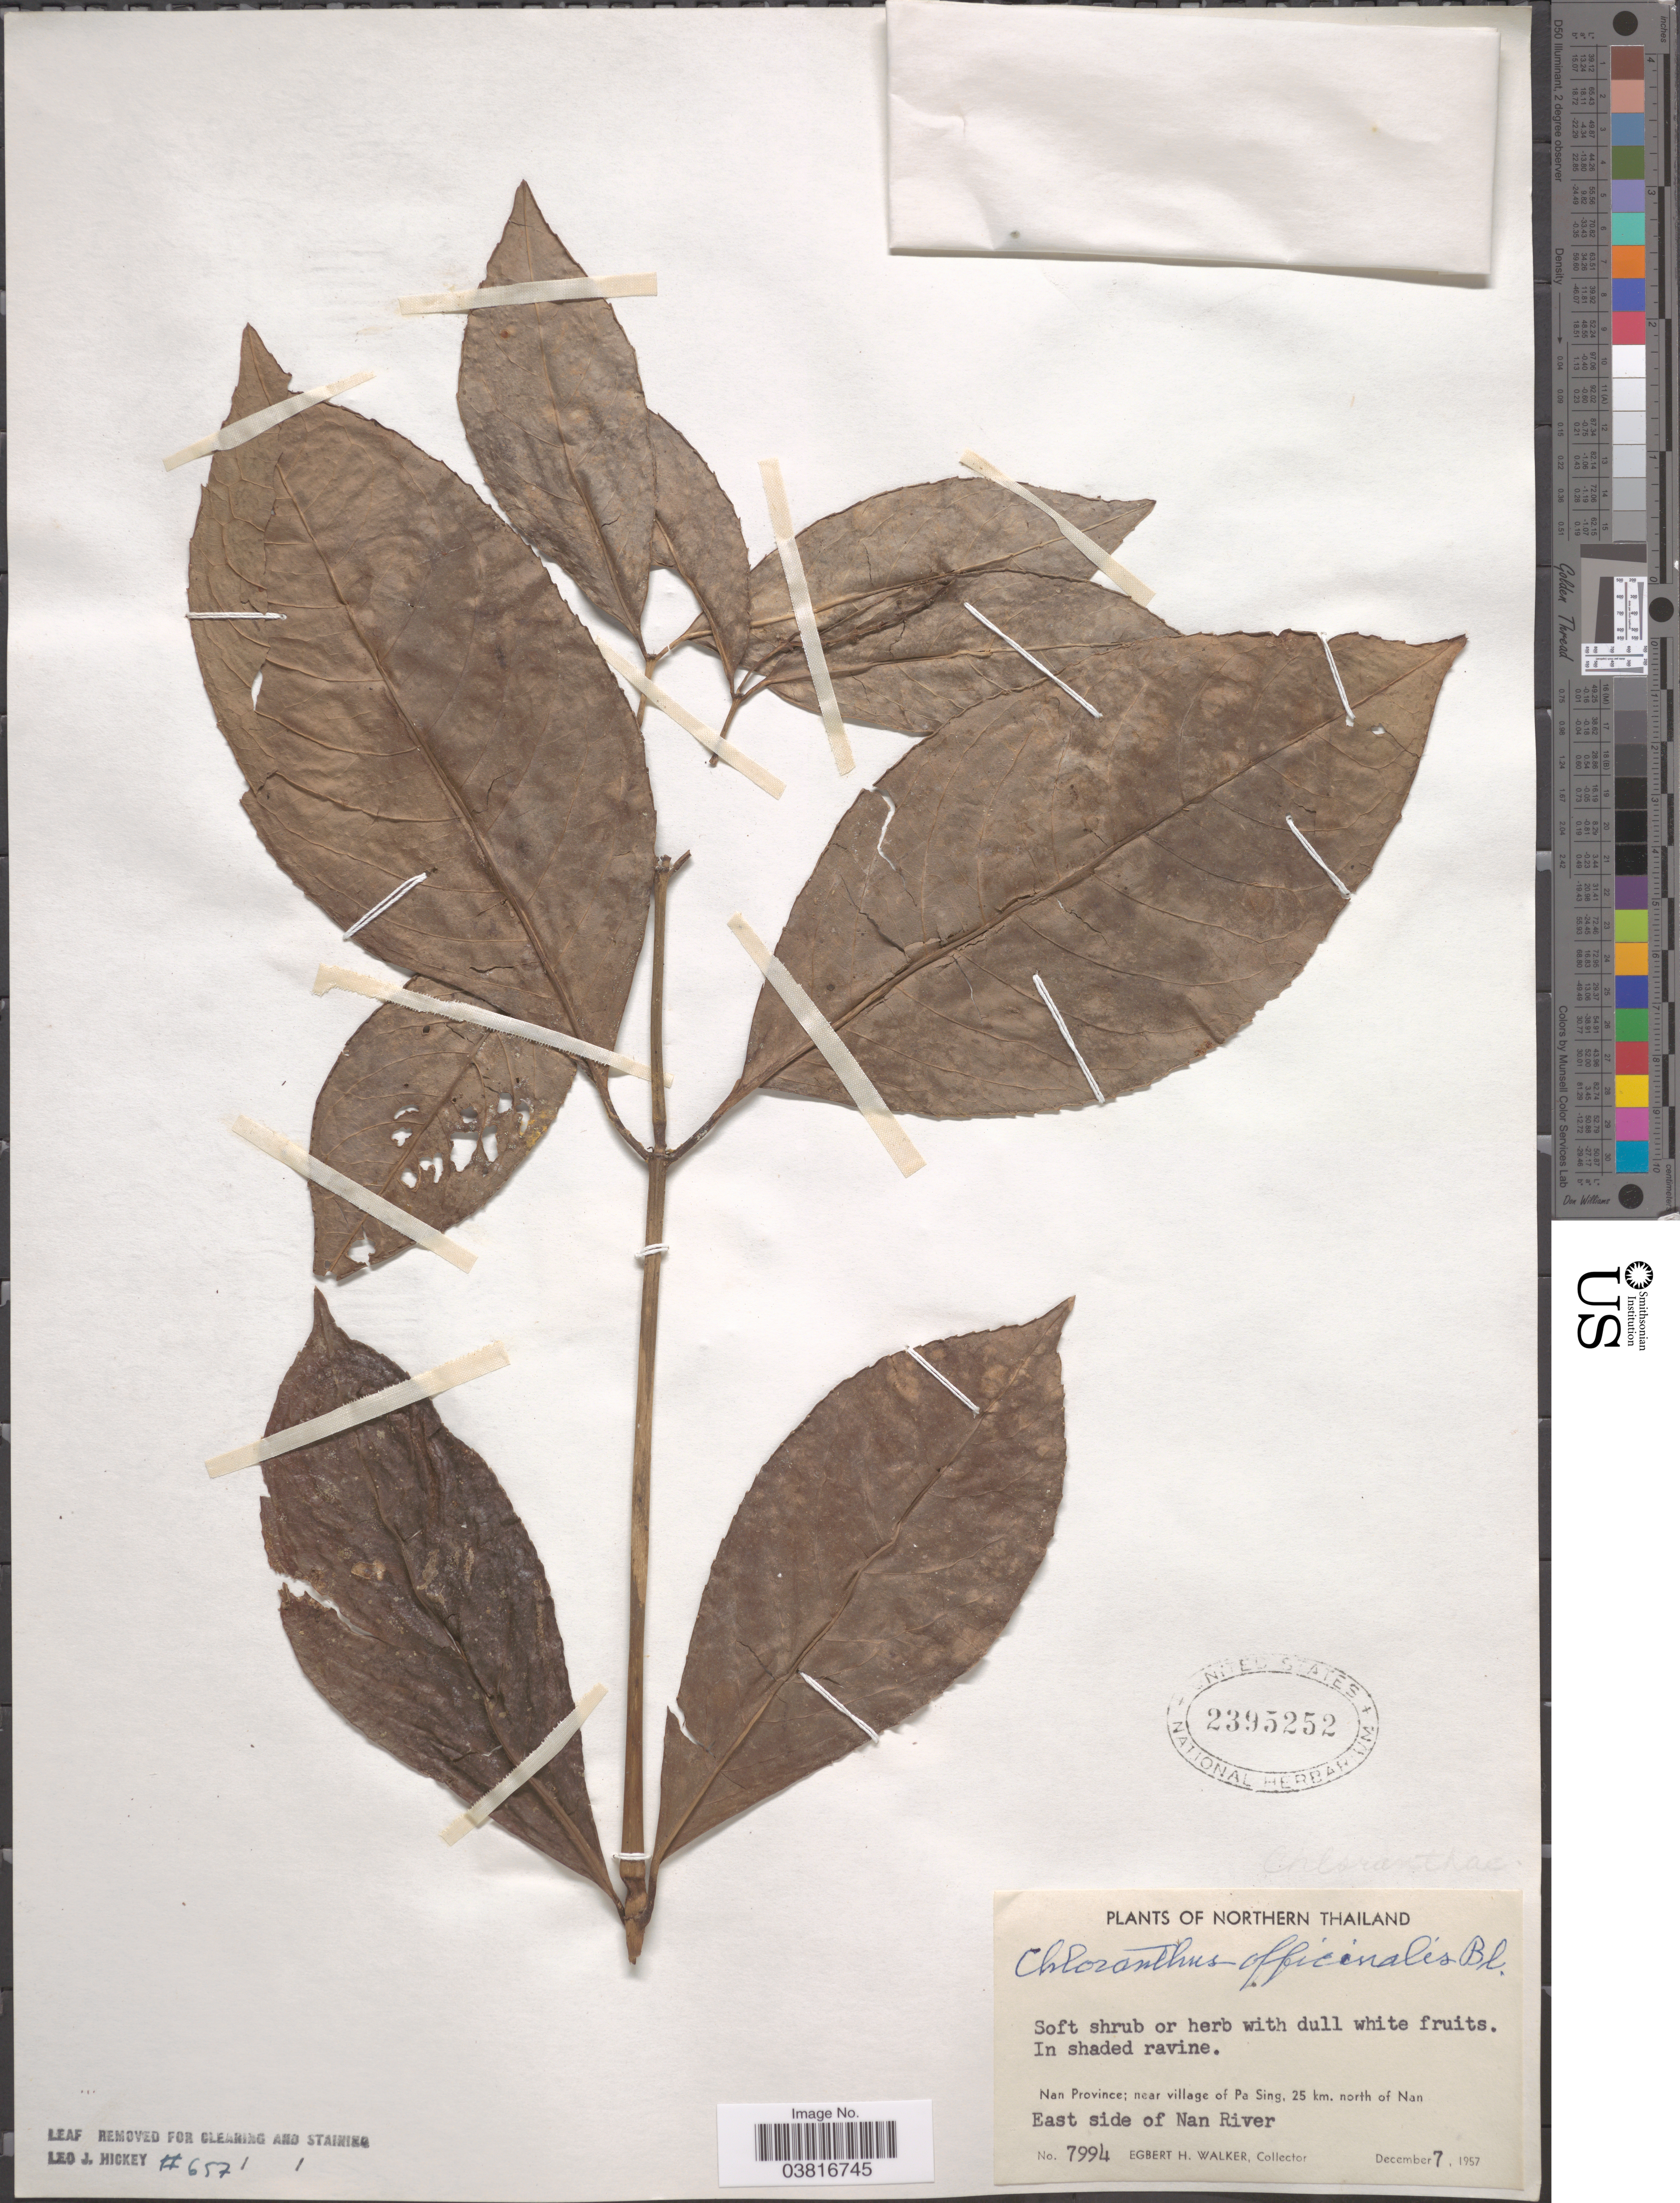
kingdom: Plantae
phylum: Tracheophyta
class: Magnoliopsida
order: Chloranthales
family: Chloranthaceae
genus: Chloranthus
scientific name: Chloranthus erectus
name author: (Buch.-Ham.) Verdc.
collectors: E. H. Walker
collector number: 7994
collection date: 1957-12-07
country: Thailand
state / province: Nan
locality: Northern Thailand. Nan Province: near village of Pa Sing, 25 km. north of Nan. East side of Nan River.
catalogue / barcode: US 2395252